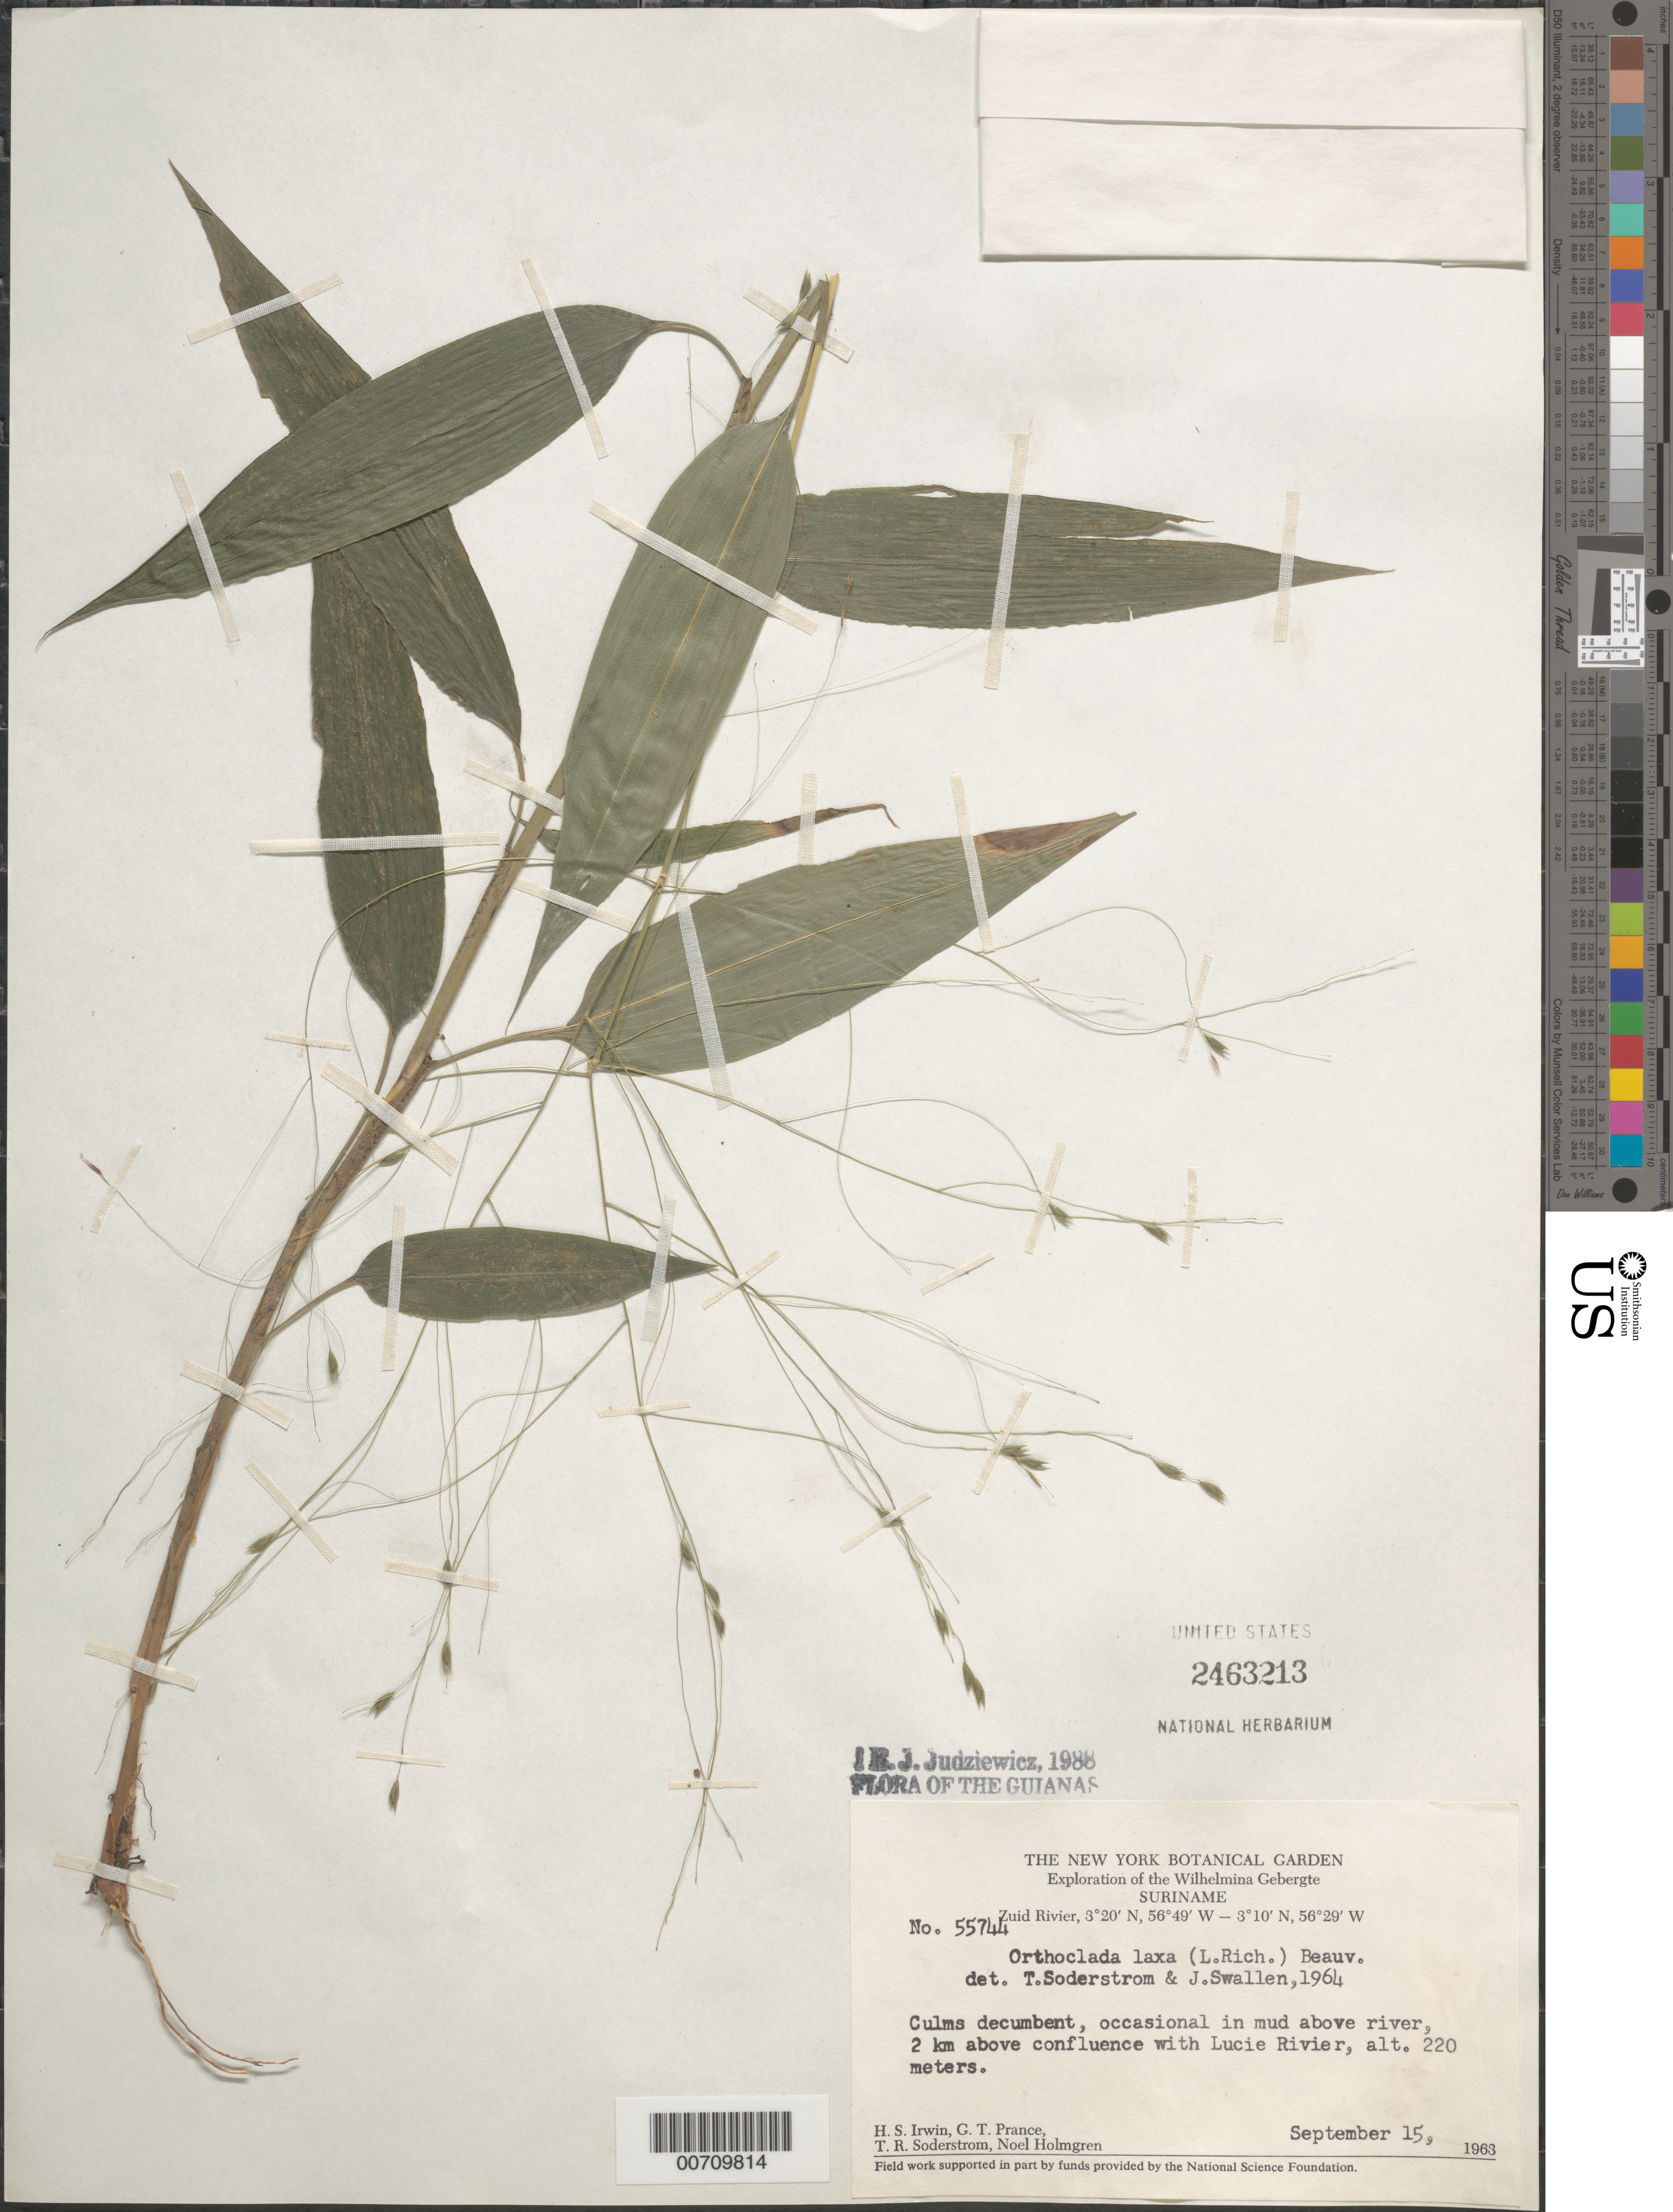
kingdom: Plantae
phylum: Tracheophyta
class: Liliopsida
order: Poales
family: Poaceae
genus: Orthoclada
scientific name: Orthoclada laxa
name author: P. Beauv.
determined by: Swallen, J. R.; Soderstrom, T. R.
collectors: H. Irwin, G. T. Prance, T. R. Soderstrom & N. H. Holmgren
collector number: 55744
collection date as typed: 15-Sep-63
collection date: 1963-09-15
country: Suriname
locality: Zuid River, 2 km above confluence with Lucie R., Wilhelmina Gebergte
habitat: In mud above river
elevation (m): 220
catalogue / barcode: US 2463213